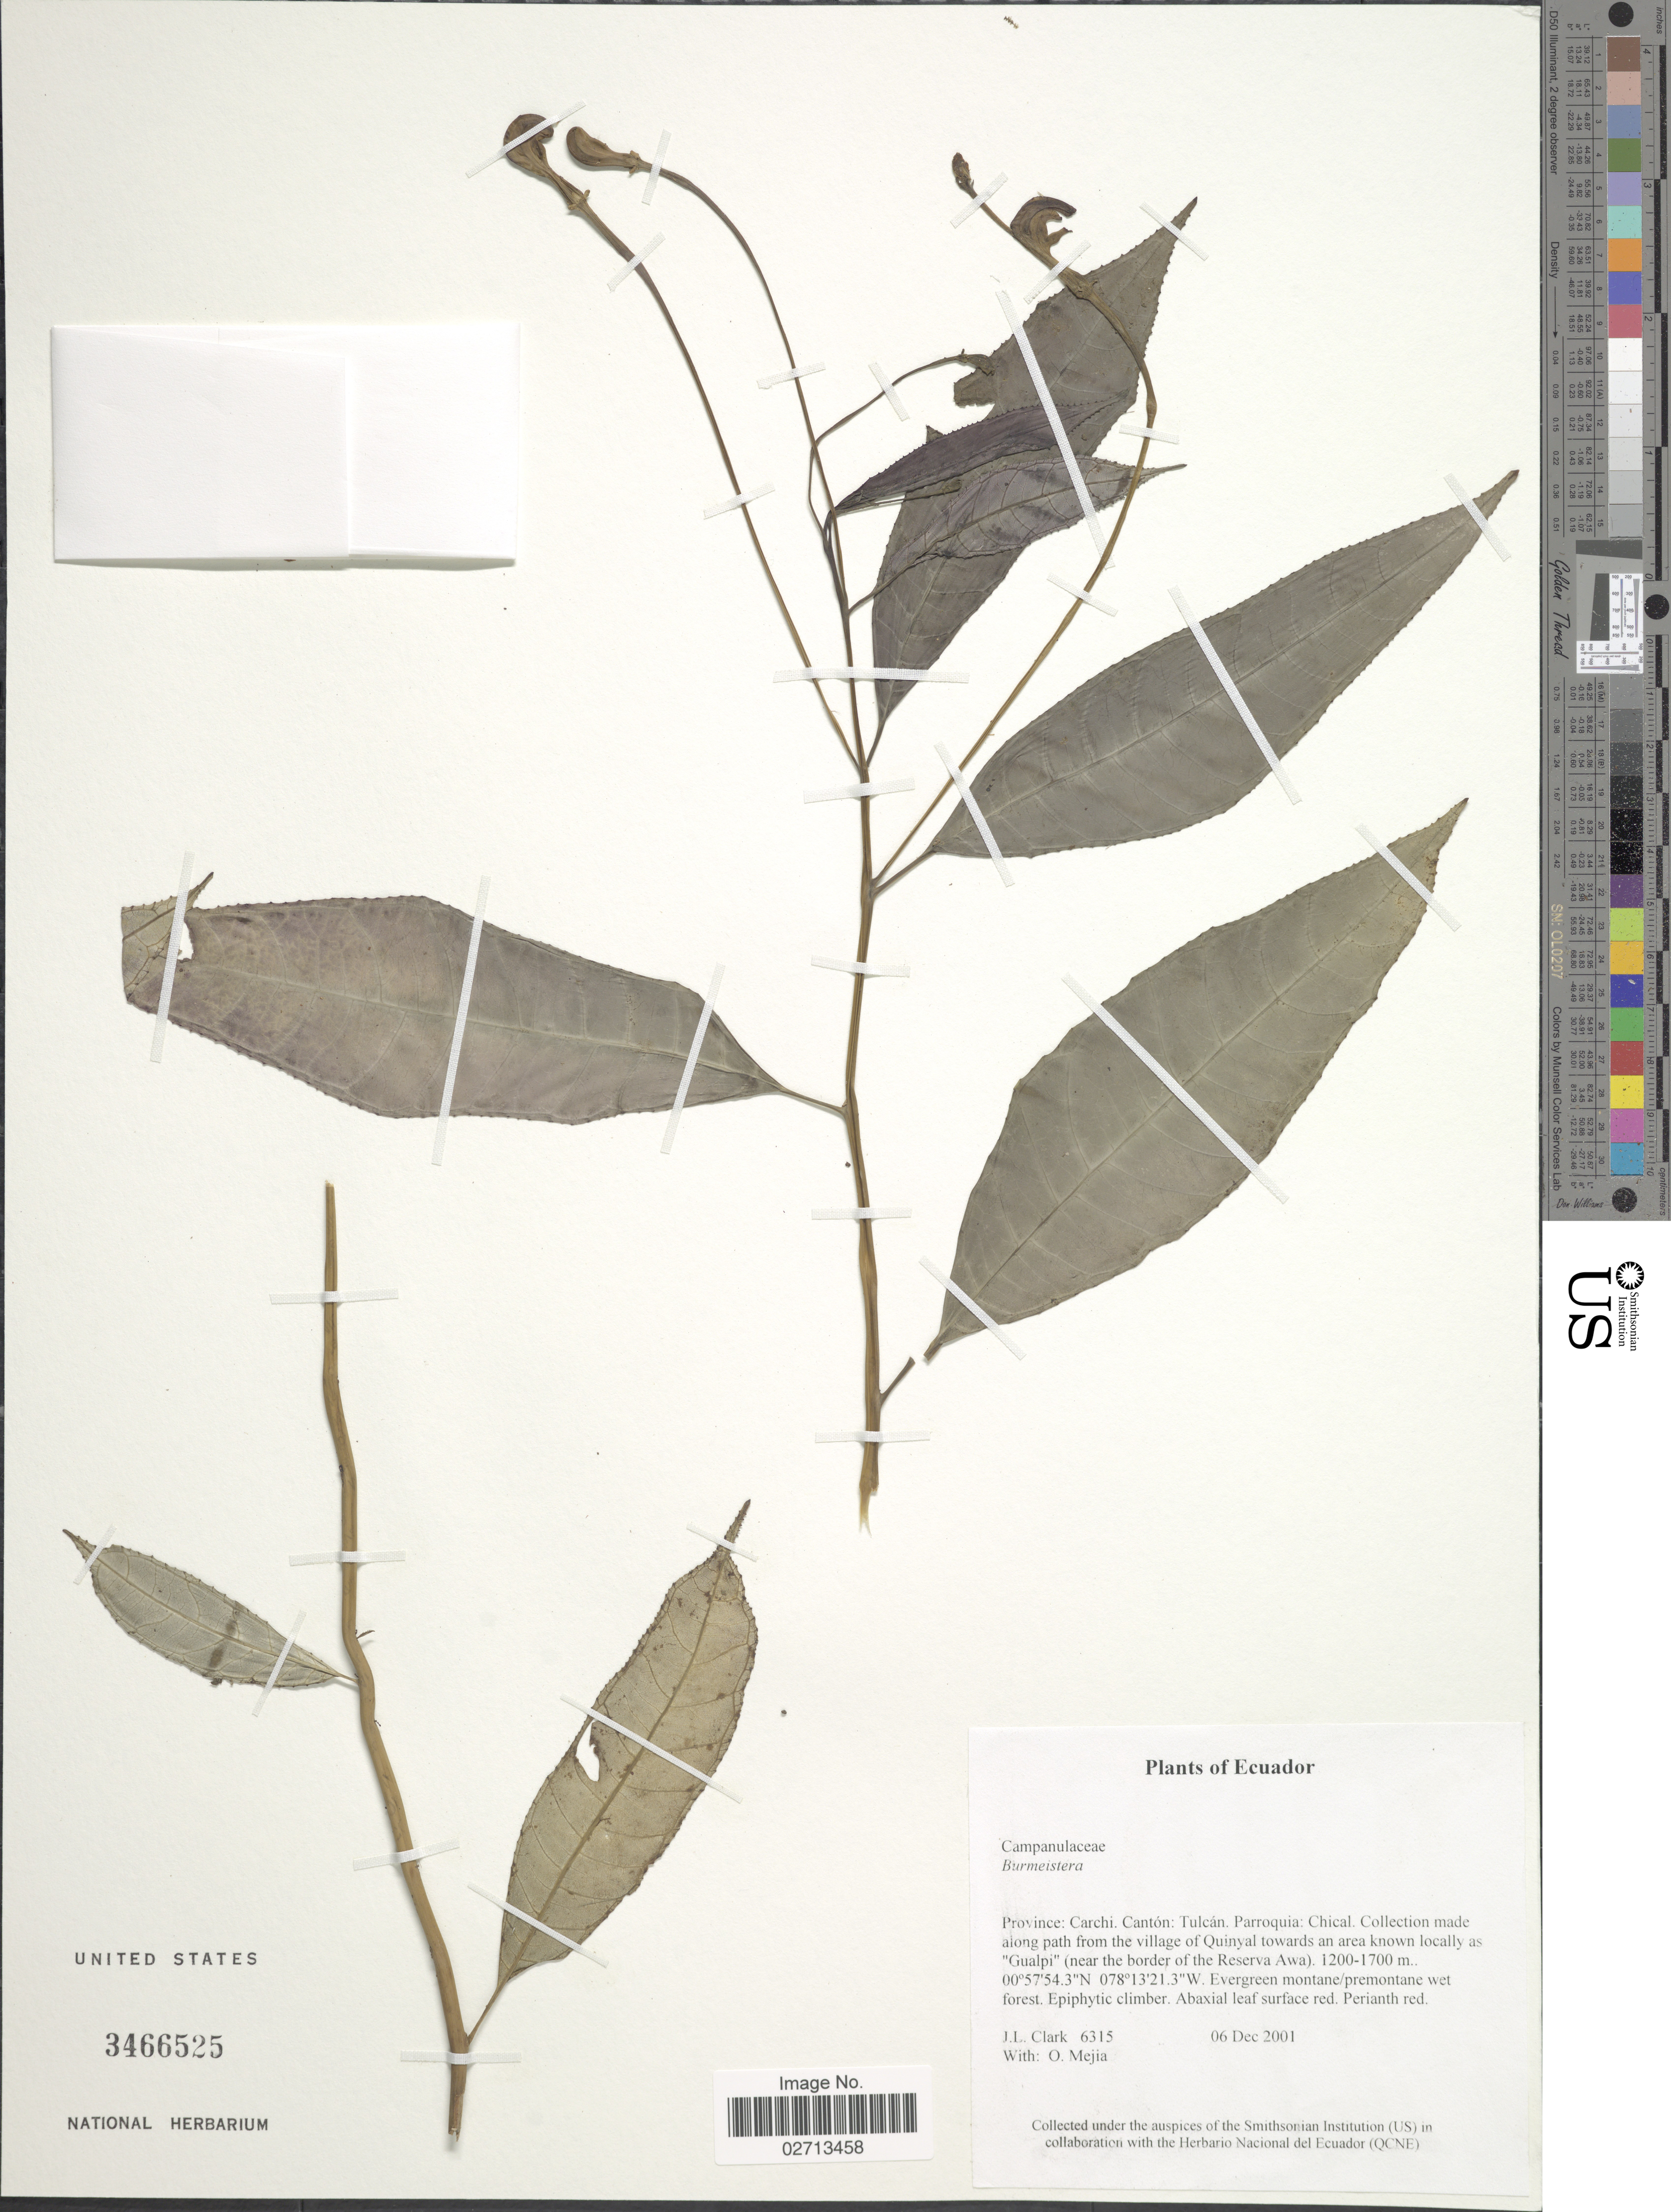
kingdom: Plantae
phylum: Tracheophyta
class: Magnoliopsida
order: Asterales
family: Campanulaceae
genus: Burmeistera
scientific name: Burmeistera sp.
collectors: J. L. Clark & O. Mejia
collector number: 6315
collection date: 2001-12-06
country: Ecuador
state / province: Carchi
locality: Canton: Tulcan. Parroquia: Chical. Collection made along path from the village of Quinyal towards an area known locally as "Gualpi"(near the border of the Reserva Awa).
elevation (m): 1200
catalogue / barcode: US 3466525